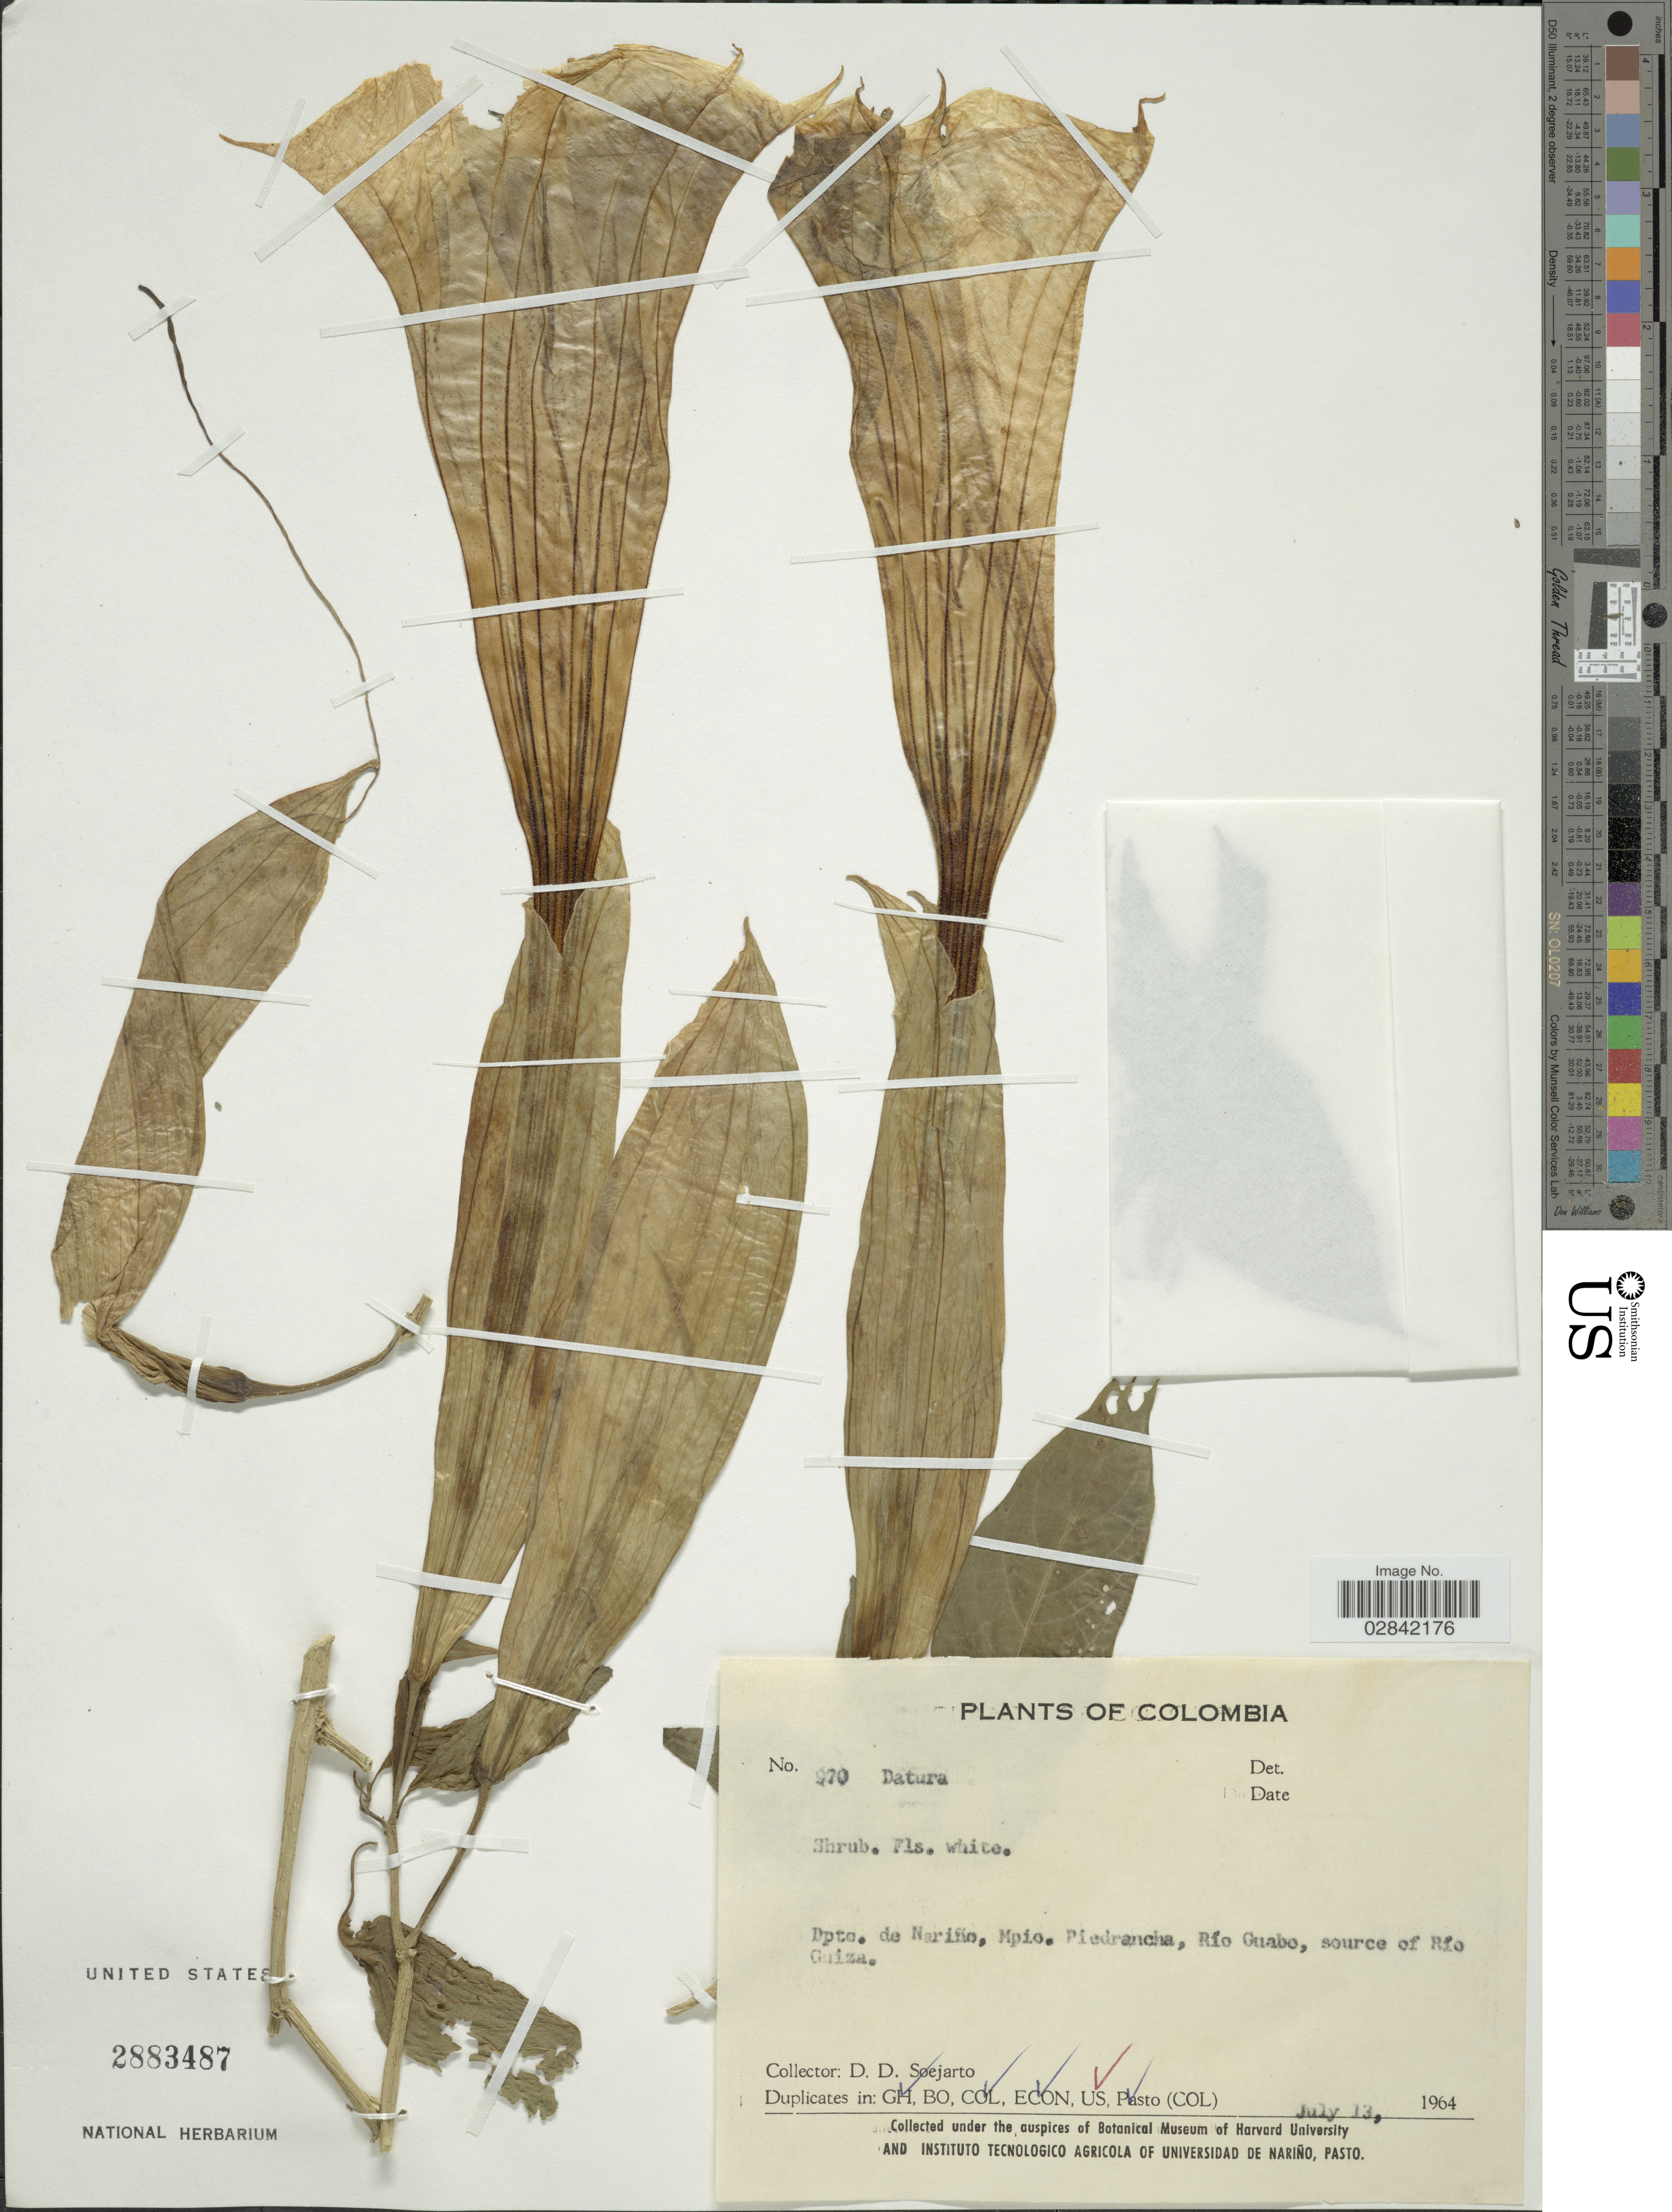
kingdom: Plantae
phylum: Tracheophyta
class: Magnoliopsida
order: Solanales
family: Solanaceae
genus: Brugmansia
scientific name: Brugmansia sp.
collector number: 970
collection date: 1964-07-13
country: Colombia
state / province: Nariño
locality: Dpto. de Nariño, Mpio. Piedrancha, Río Guaba, source of Río Guiza.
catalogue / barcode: US 2883487